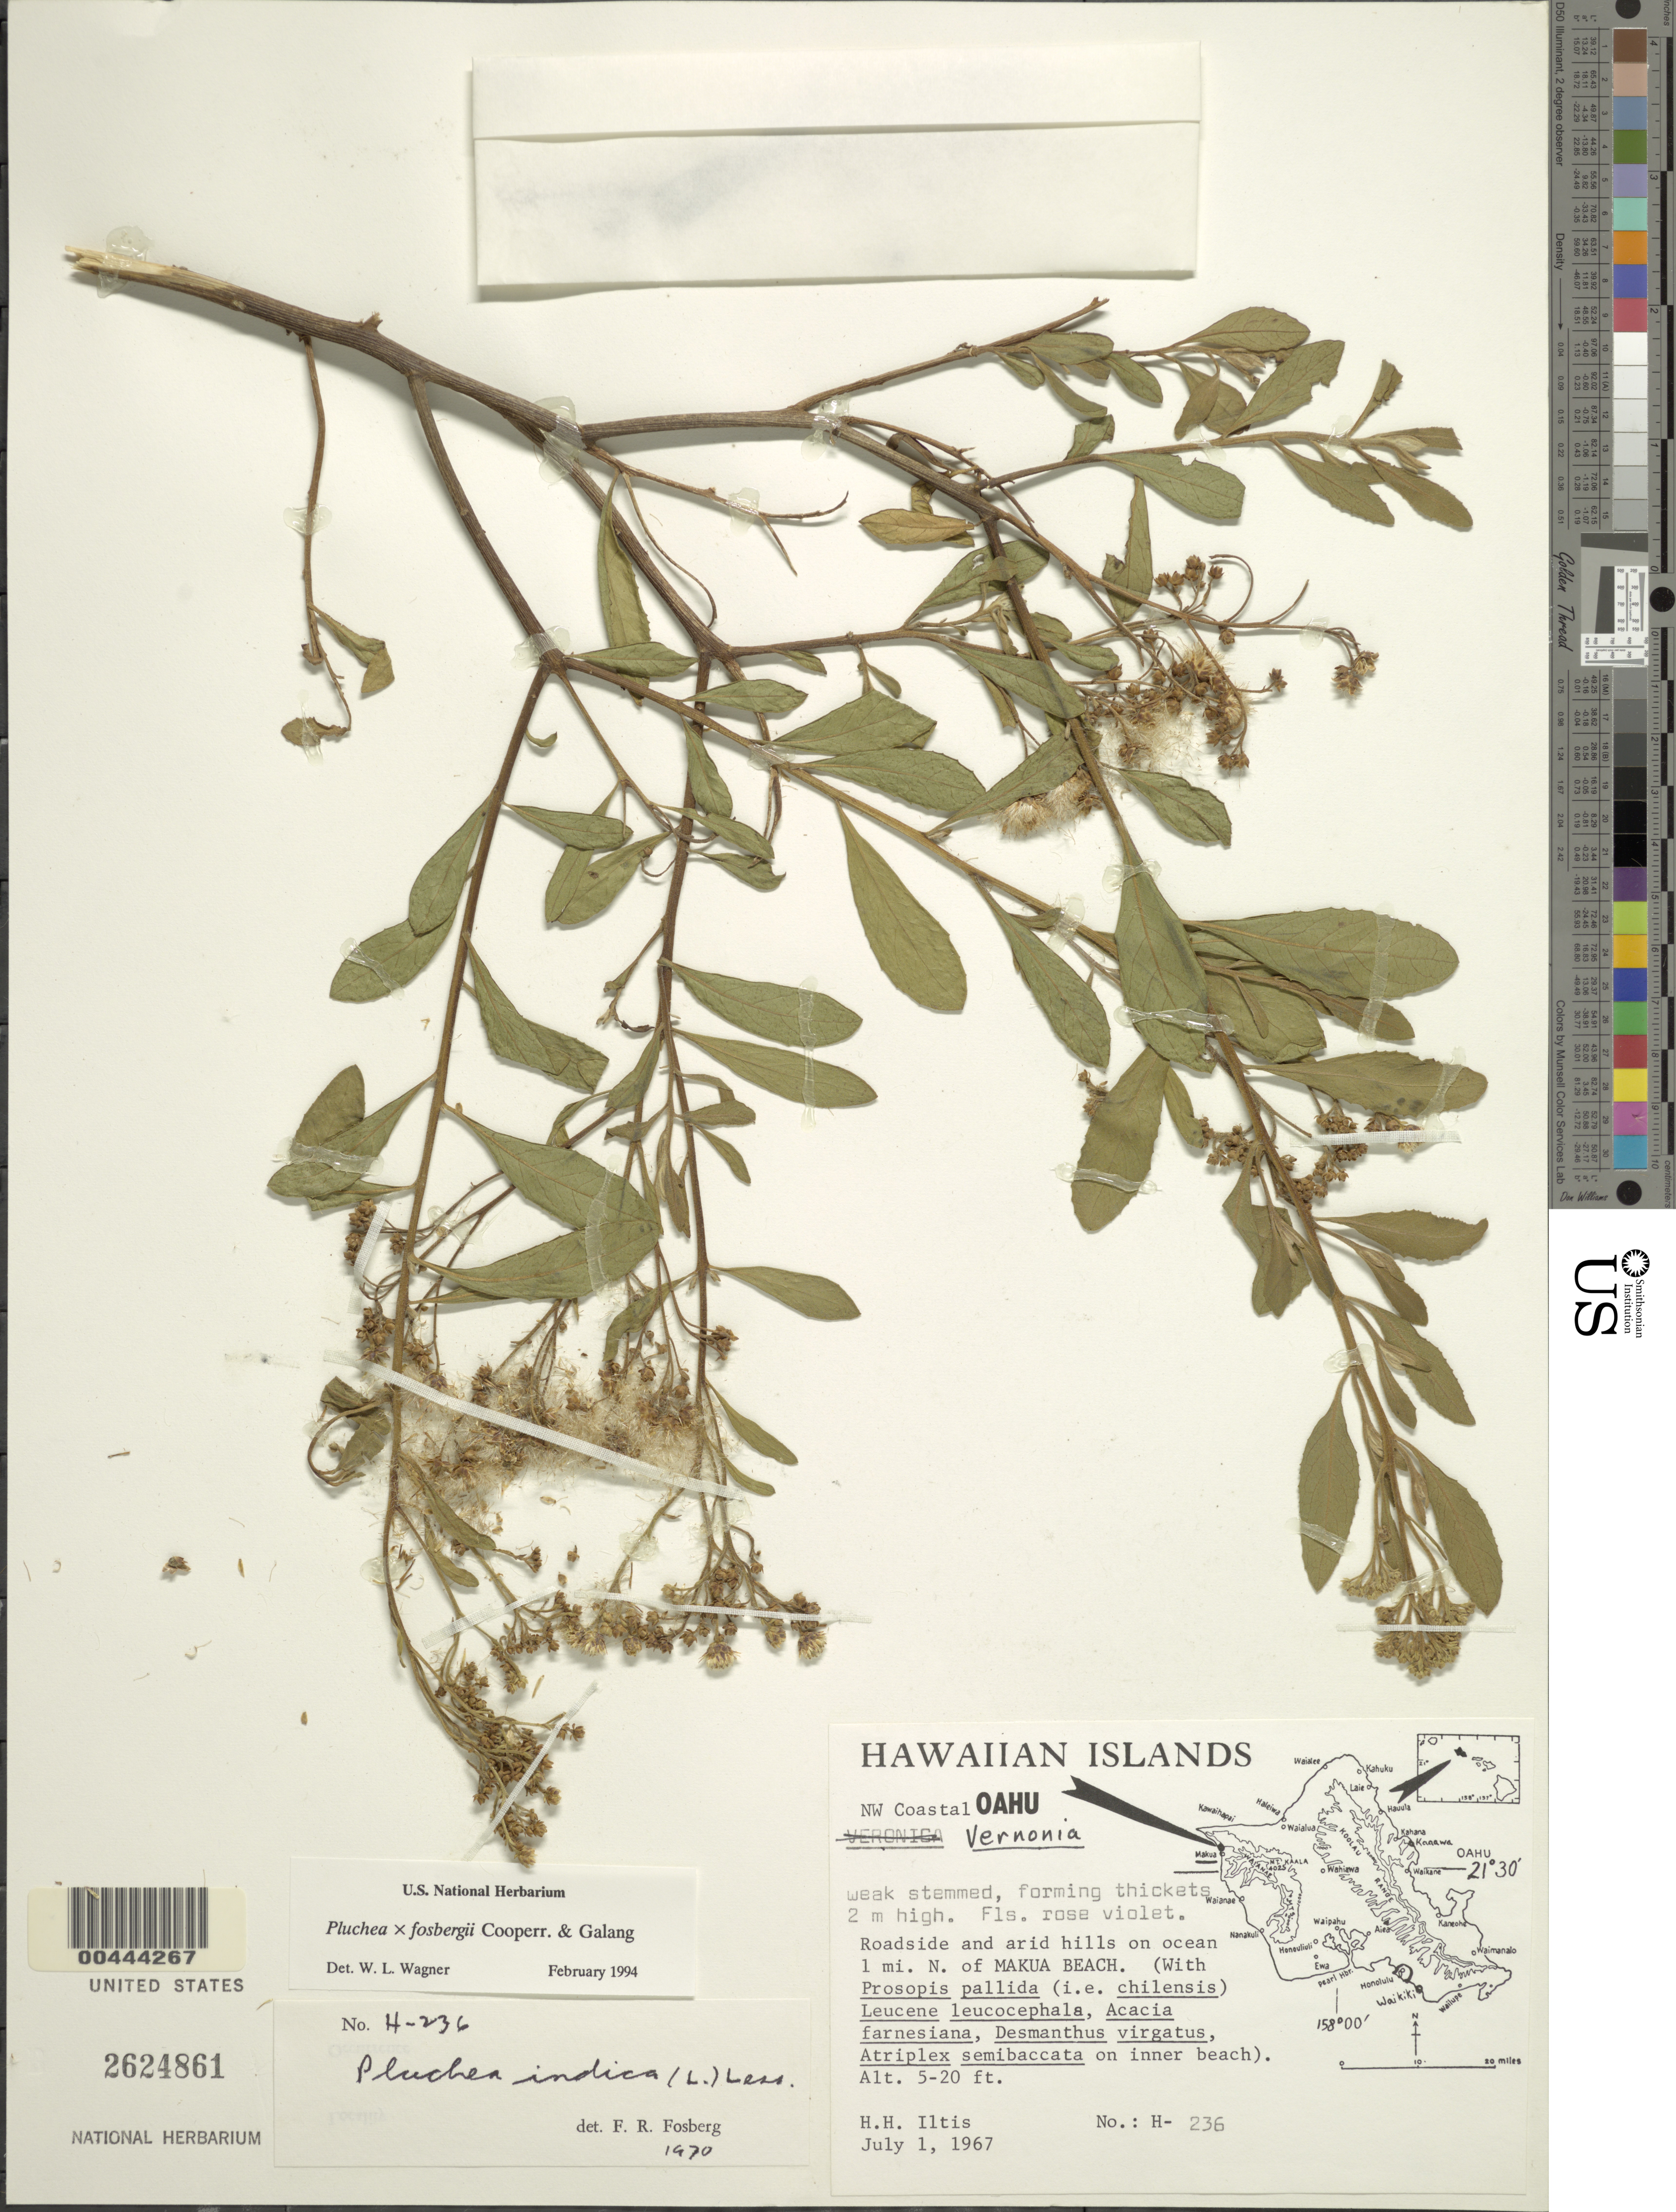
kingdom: Plantae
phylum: Tracheophyta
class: Magnoliopsida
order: Asterales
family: Asteraceae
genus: Pluchea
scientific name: Pluchea x fosbergii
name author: Cooperr. & Galang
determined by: Wagner, W. L., (BOT), Smithsonian Institution - National Museum of Natural History (UNITED STATES)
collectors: H. H. Iltis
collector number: H-236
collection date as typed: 1 Jul 1967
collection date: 1967-07-01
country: United States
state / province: Hawaii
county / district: Honolulu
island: Oahu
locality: Roadside and arid hills on ocean 1 mi N of Makua Beach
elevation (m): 2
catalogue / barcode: US 2624861